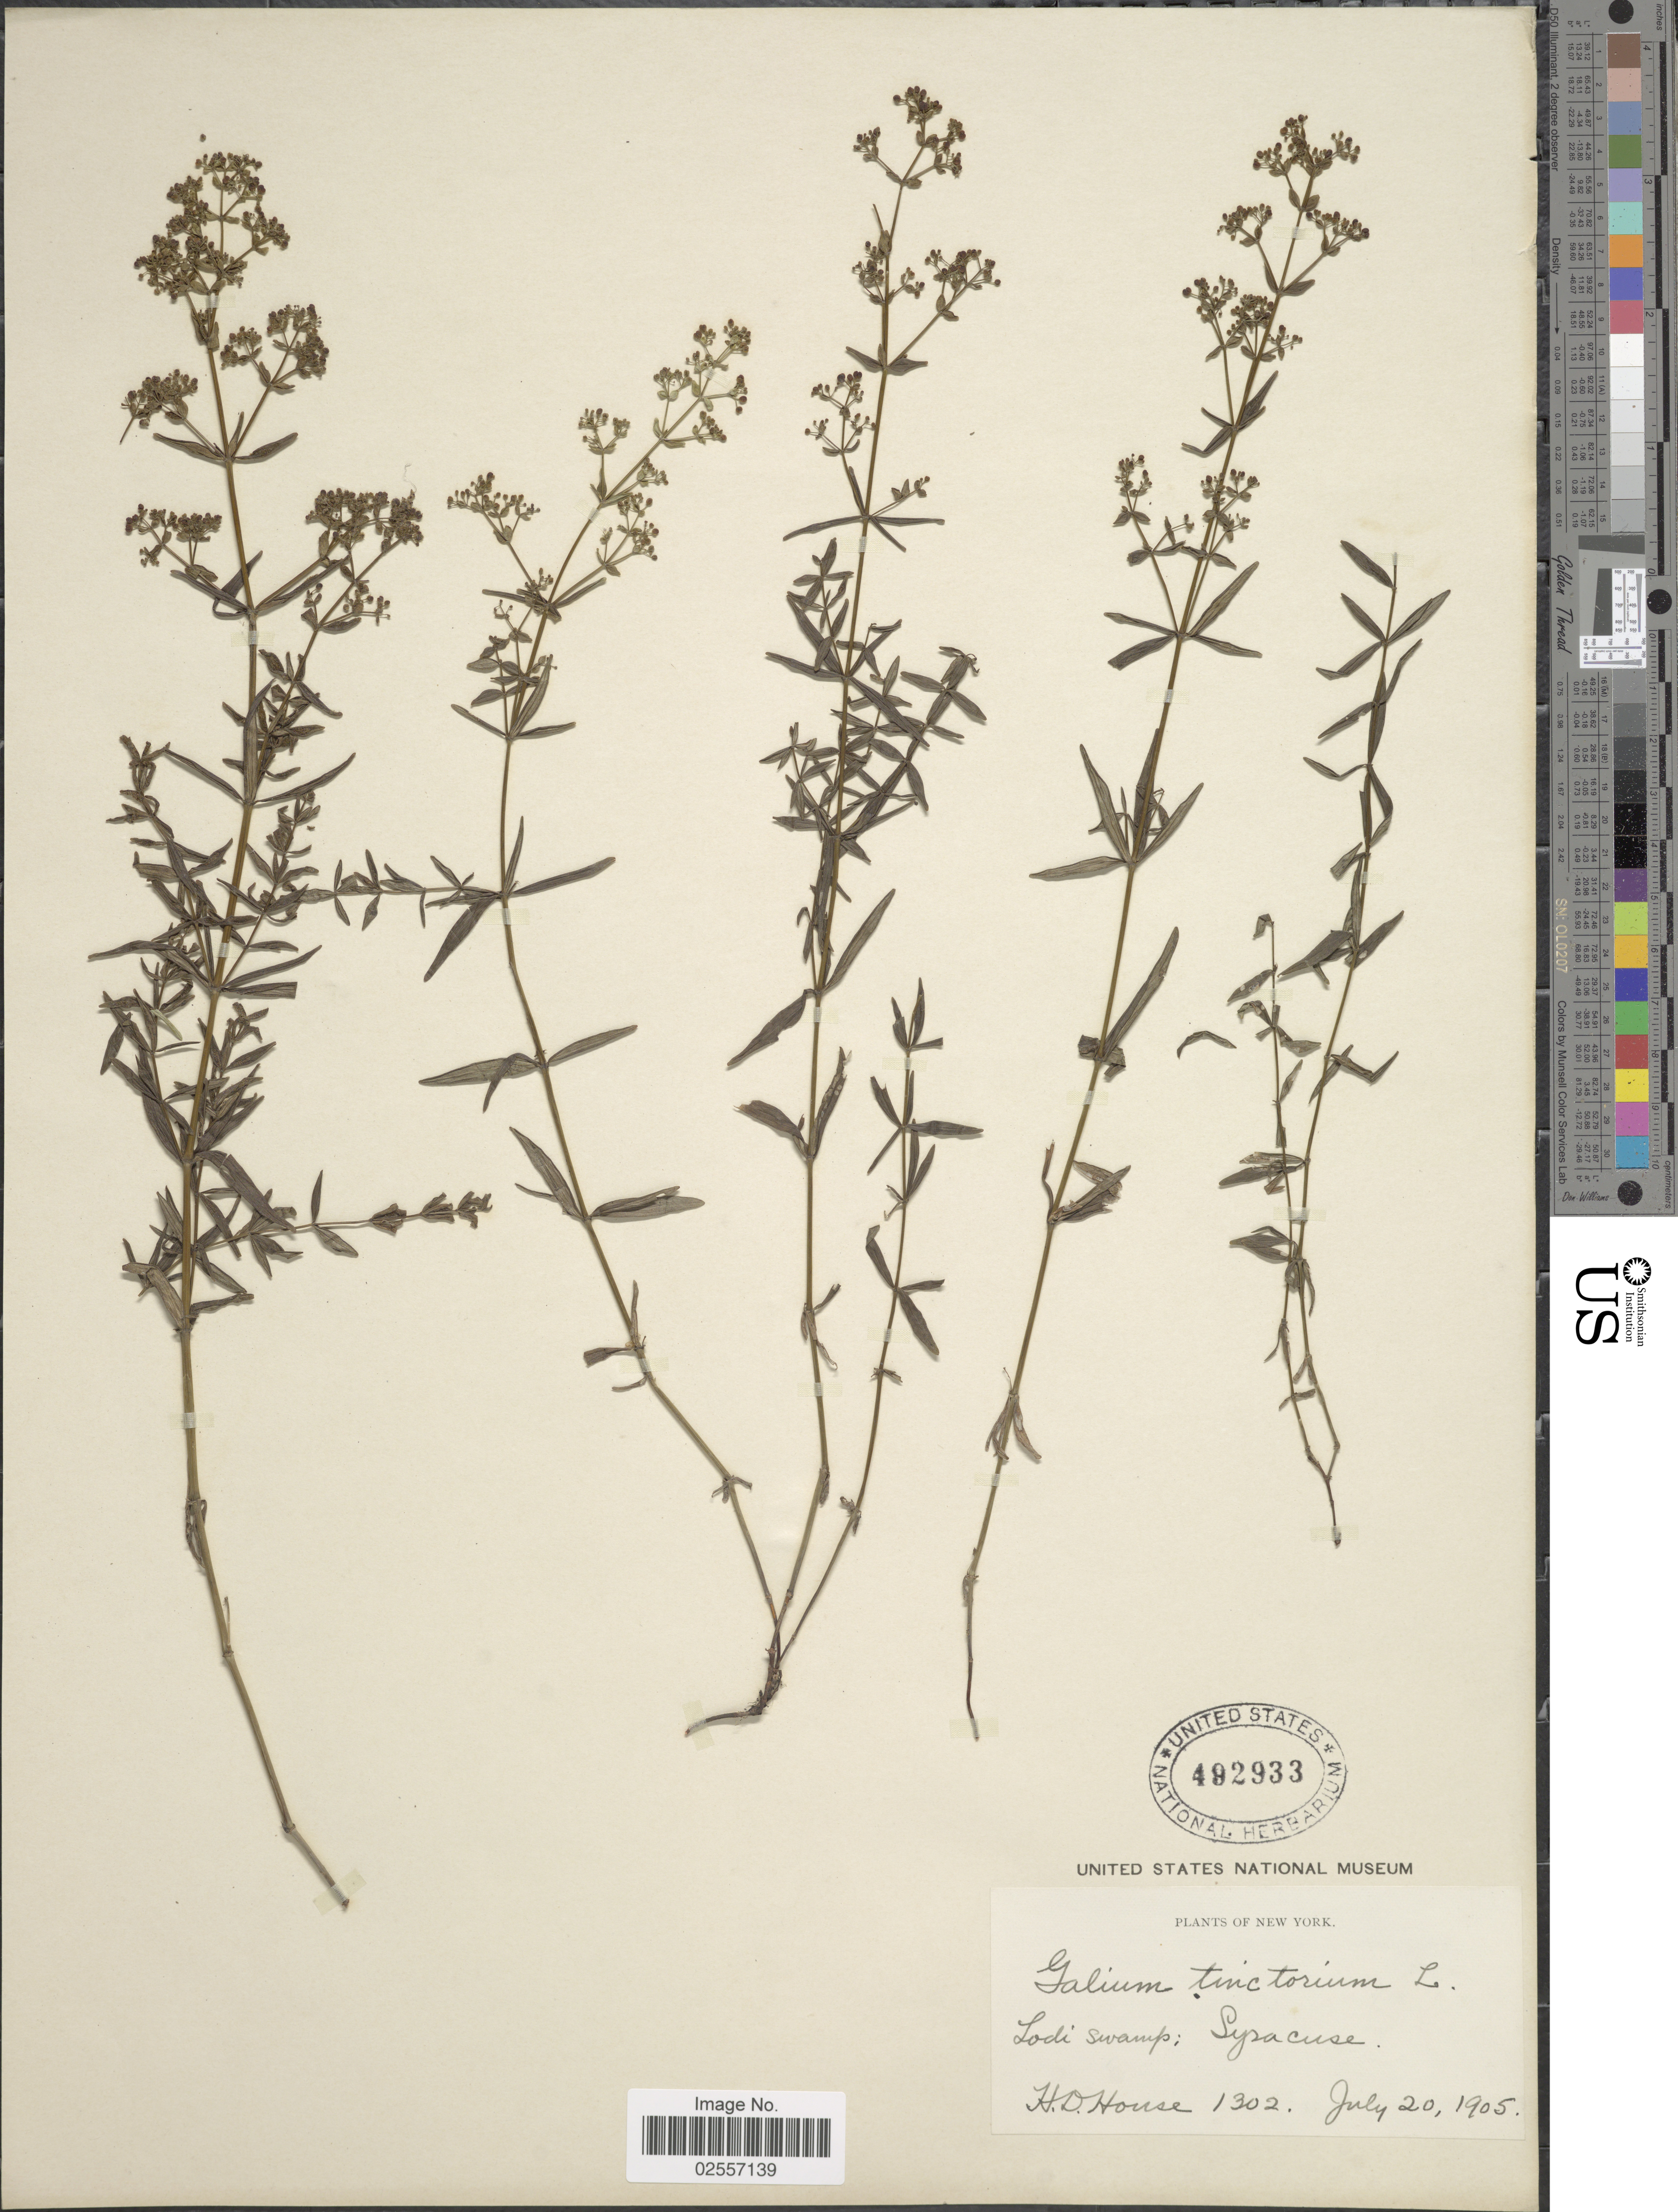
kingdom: Plantae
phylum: Tracheophyta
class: Magnoliopsida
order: Gentianales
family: Rubiaceae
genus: Galium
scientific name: Galium boreale L.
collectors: H. D. House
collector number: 1302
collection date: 1905-07-20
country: United States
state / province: New York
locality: Lodi Swamp; Syracuse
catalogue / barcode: US 492933